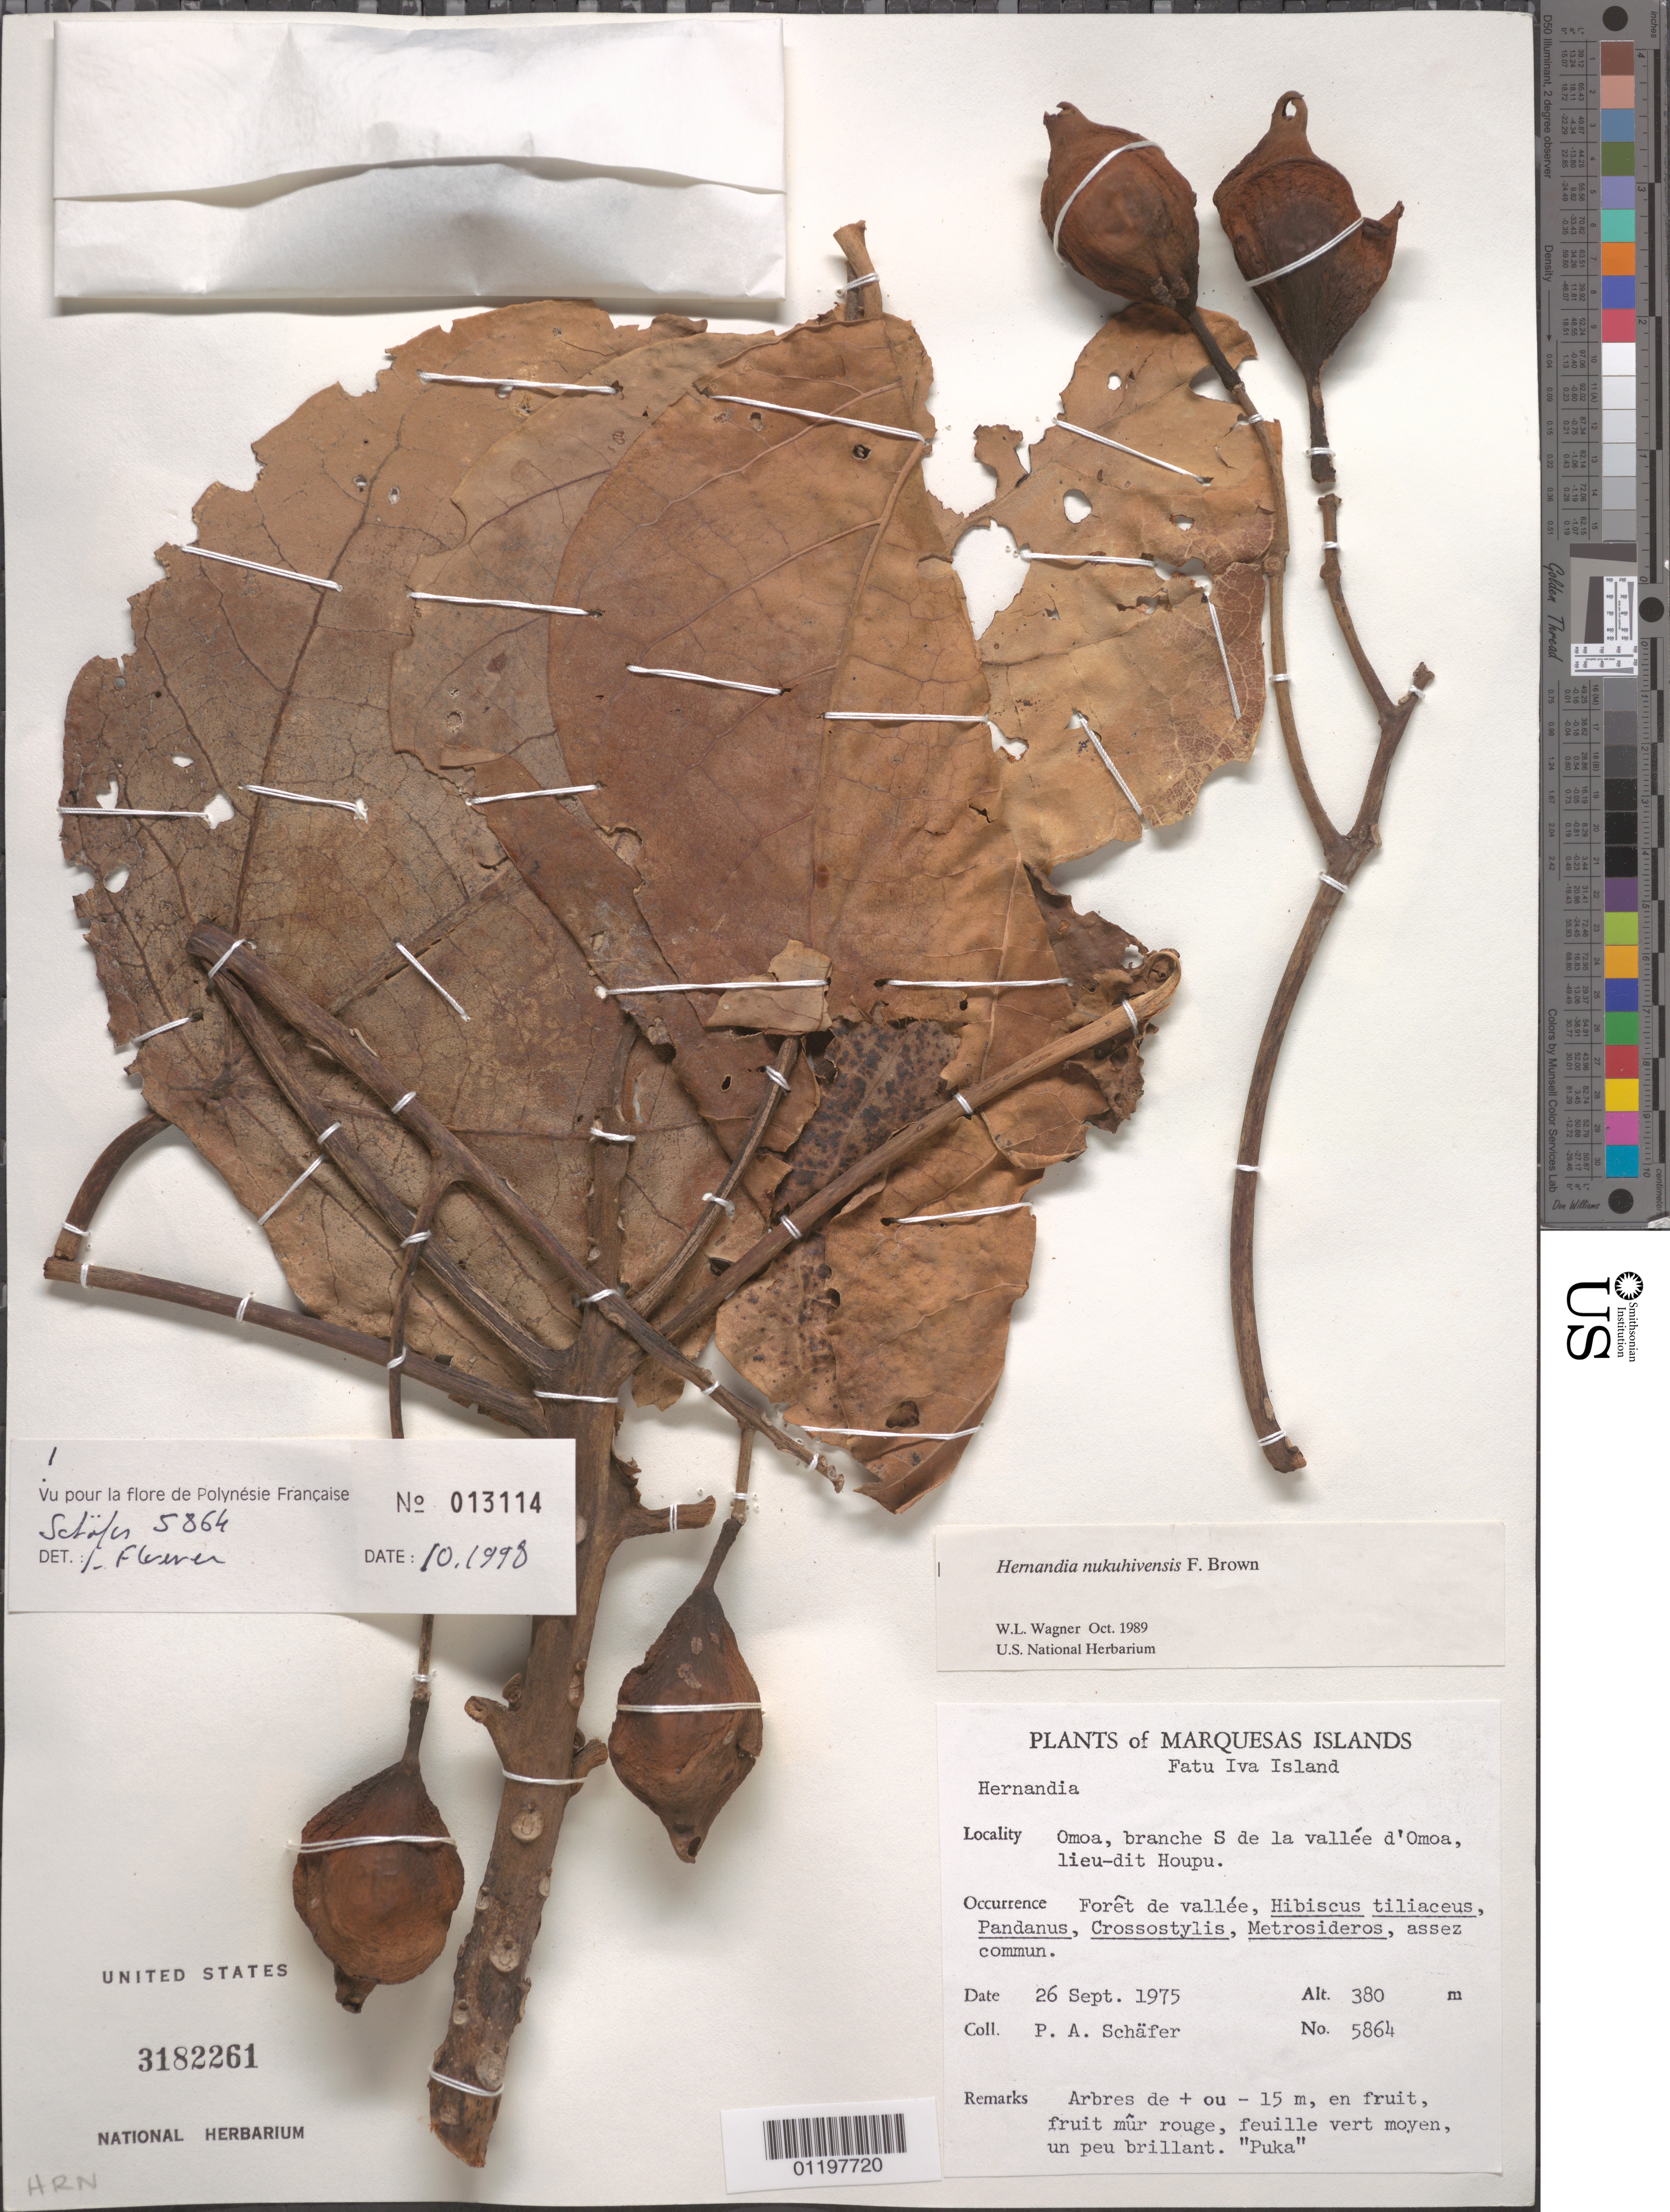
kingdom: Plantae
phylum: Tracheophyta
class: Magnoliopsida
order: Laurales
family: Hernandiaceae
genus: Hernandia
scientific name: Hernandia nukuhivensis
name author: F. Br.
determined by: Wagner, W. L., (BOT), Smithsonian Institution - National Museum of Natural History (UNITED STATES)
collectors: P. A. Schäfer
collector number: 5864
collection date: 1975-09-26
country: French Polynesia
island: Fatu Hiva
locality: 'Omo'a, branche S de la vallée d'Omo'a, liet-dit Houpu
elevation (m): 380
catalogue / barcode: US 3182261